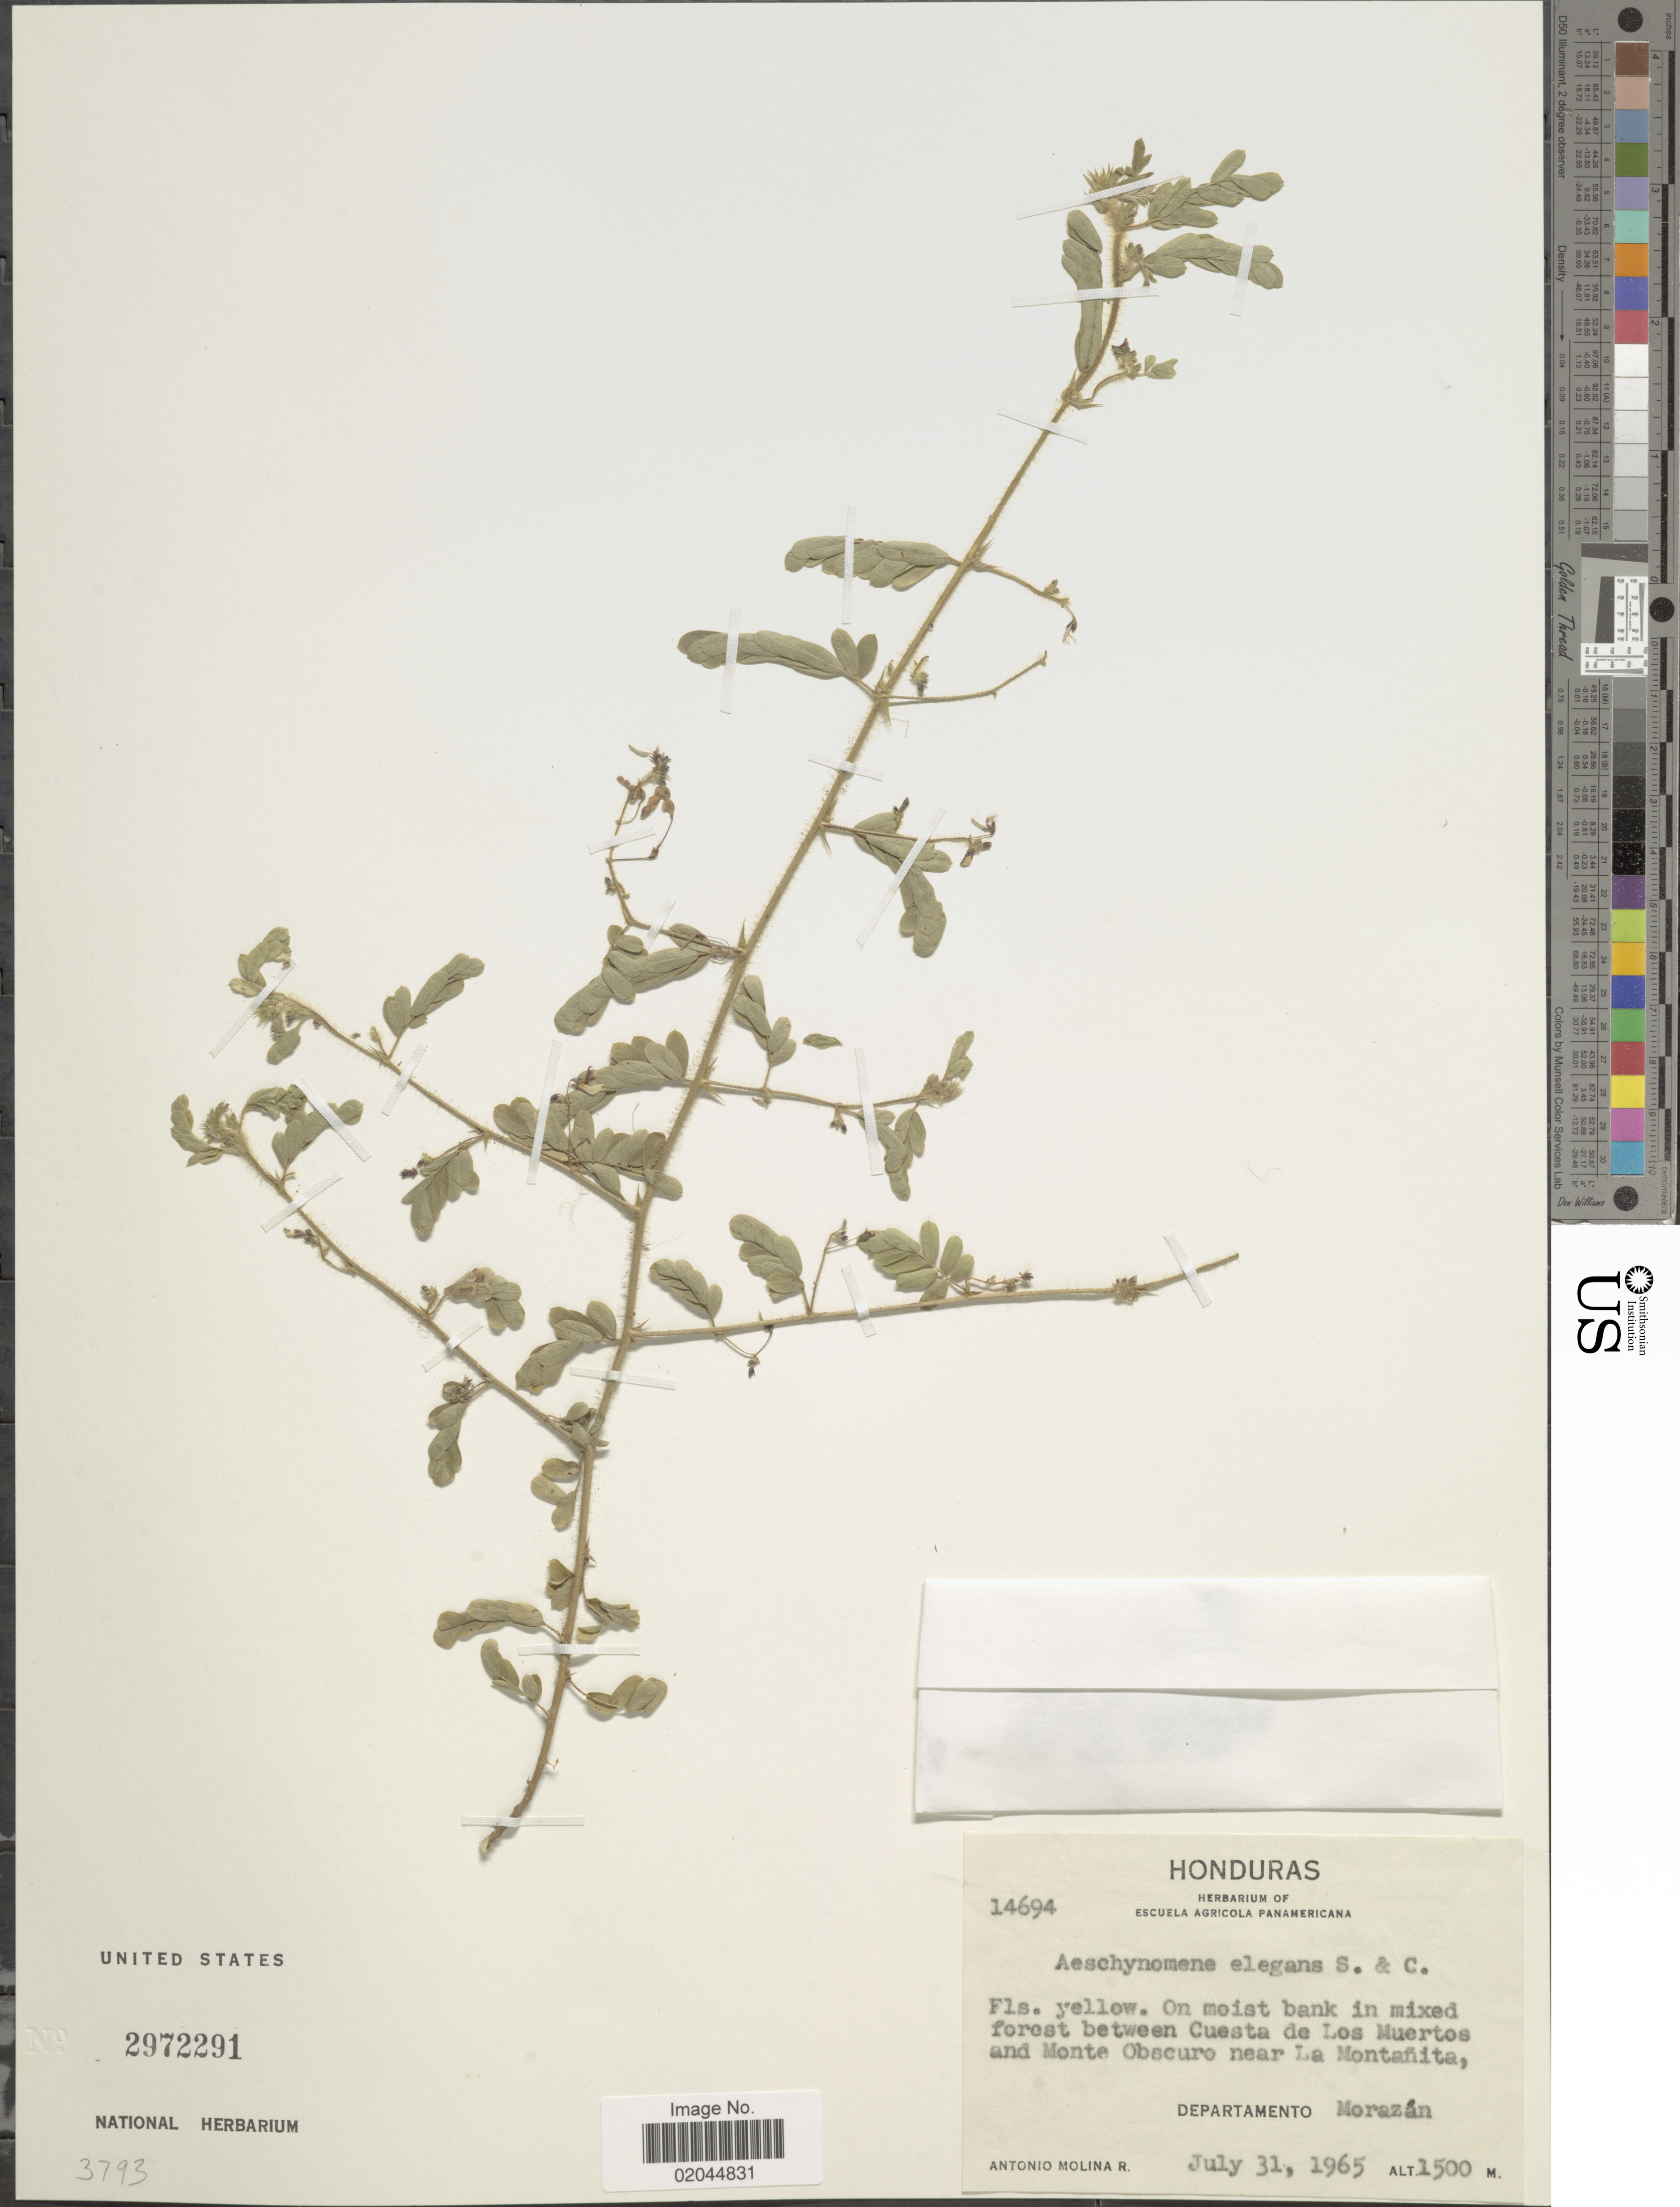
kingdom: Plantae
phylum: Tracheophyta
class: Magnoliopsida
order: Fabales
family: Fabaceae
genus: Aeschynomene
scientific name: Aeschynomene elegans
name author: Cham. ex Schltdl.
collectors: A. Molina R.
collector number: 14694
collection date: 1965-07-31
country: Honduras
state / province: Fco. Morazán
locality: On moist bank in mixed forest between Cuesta de Los Muertos and Monte Obscuro near La Montanita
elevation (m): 1500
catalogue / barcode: US 2972291